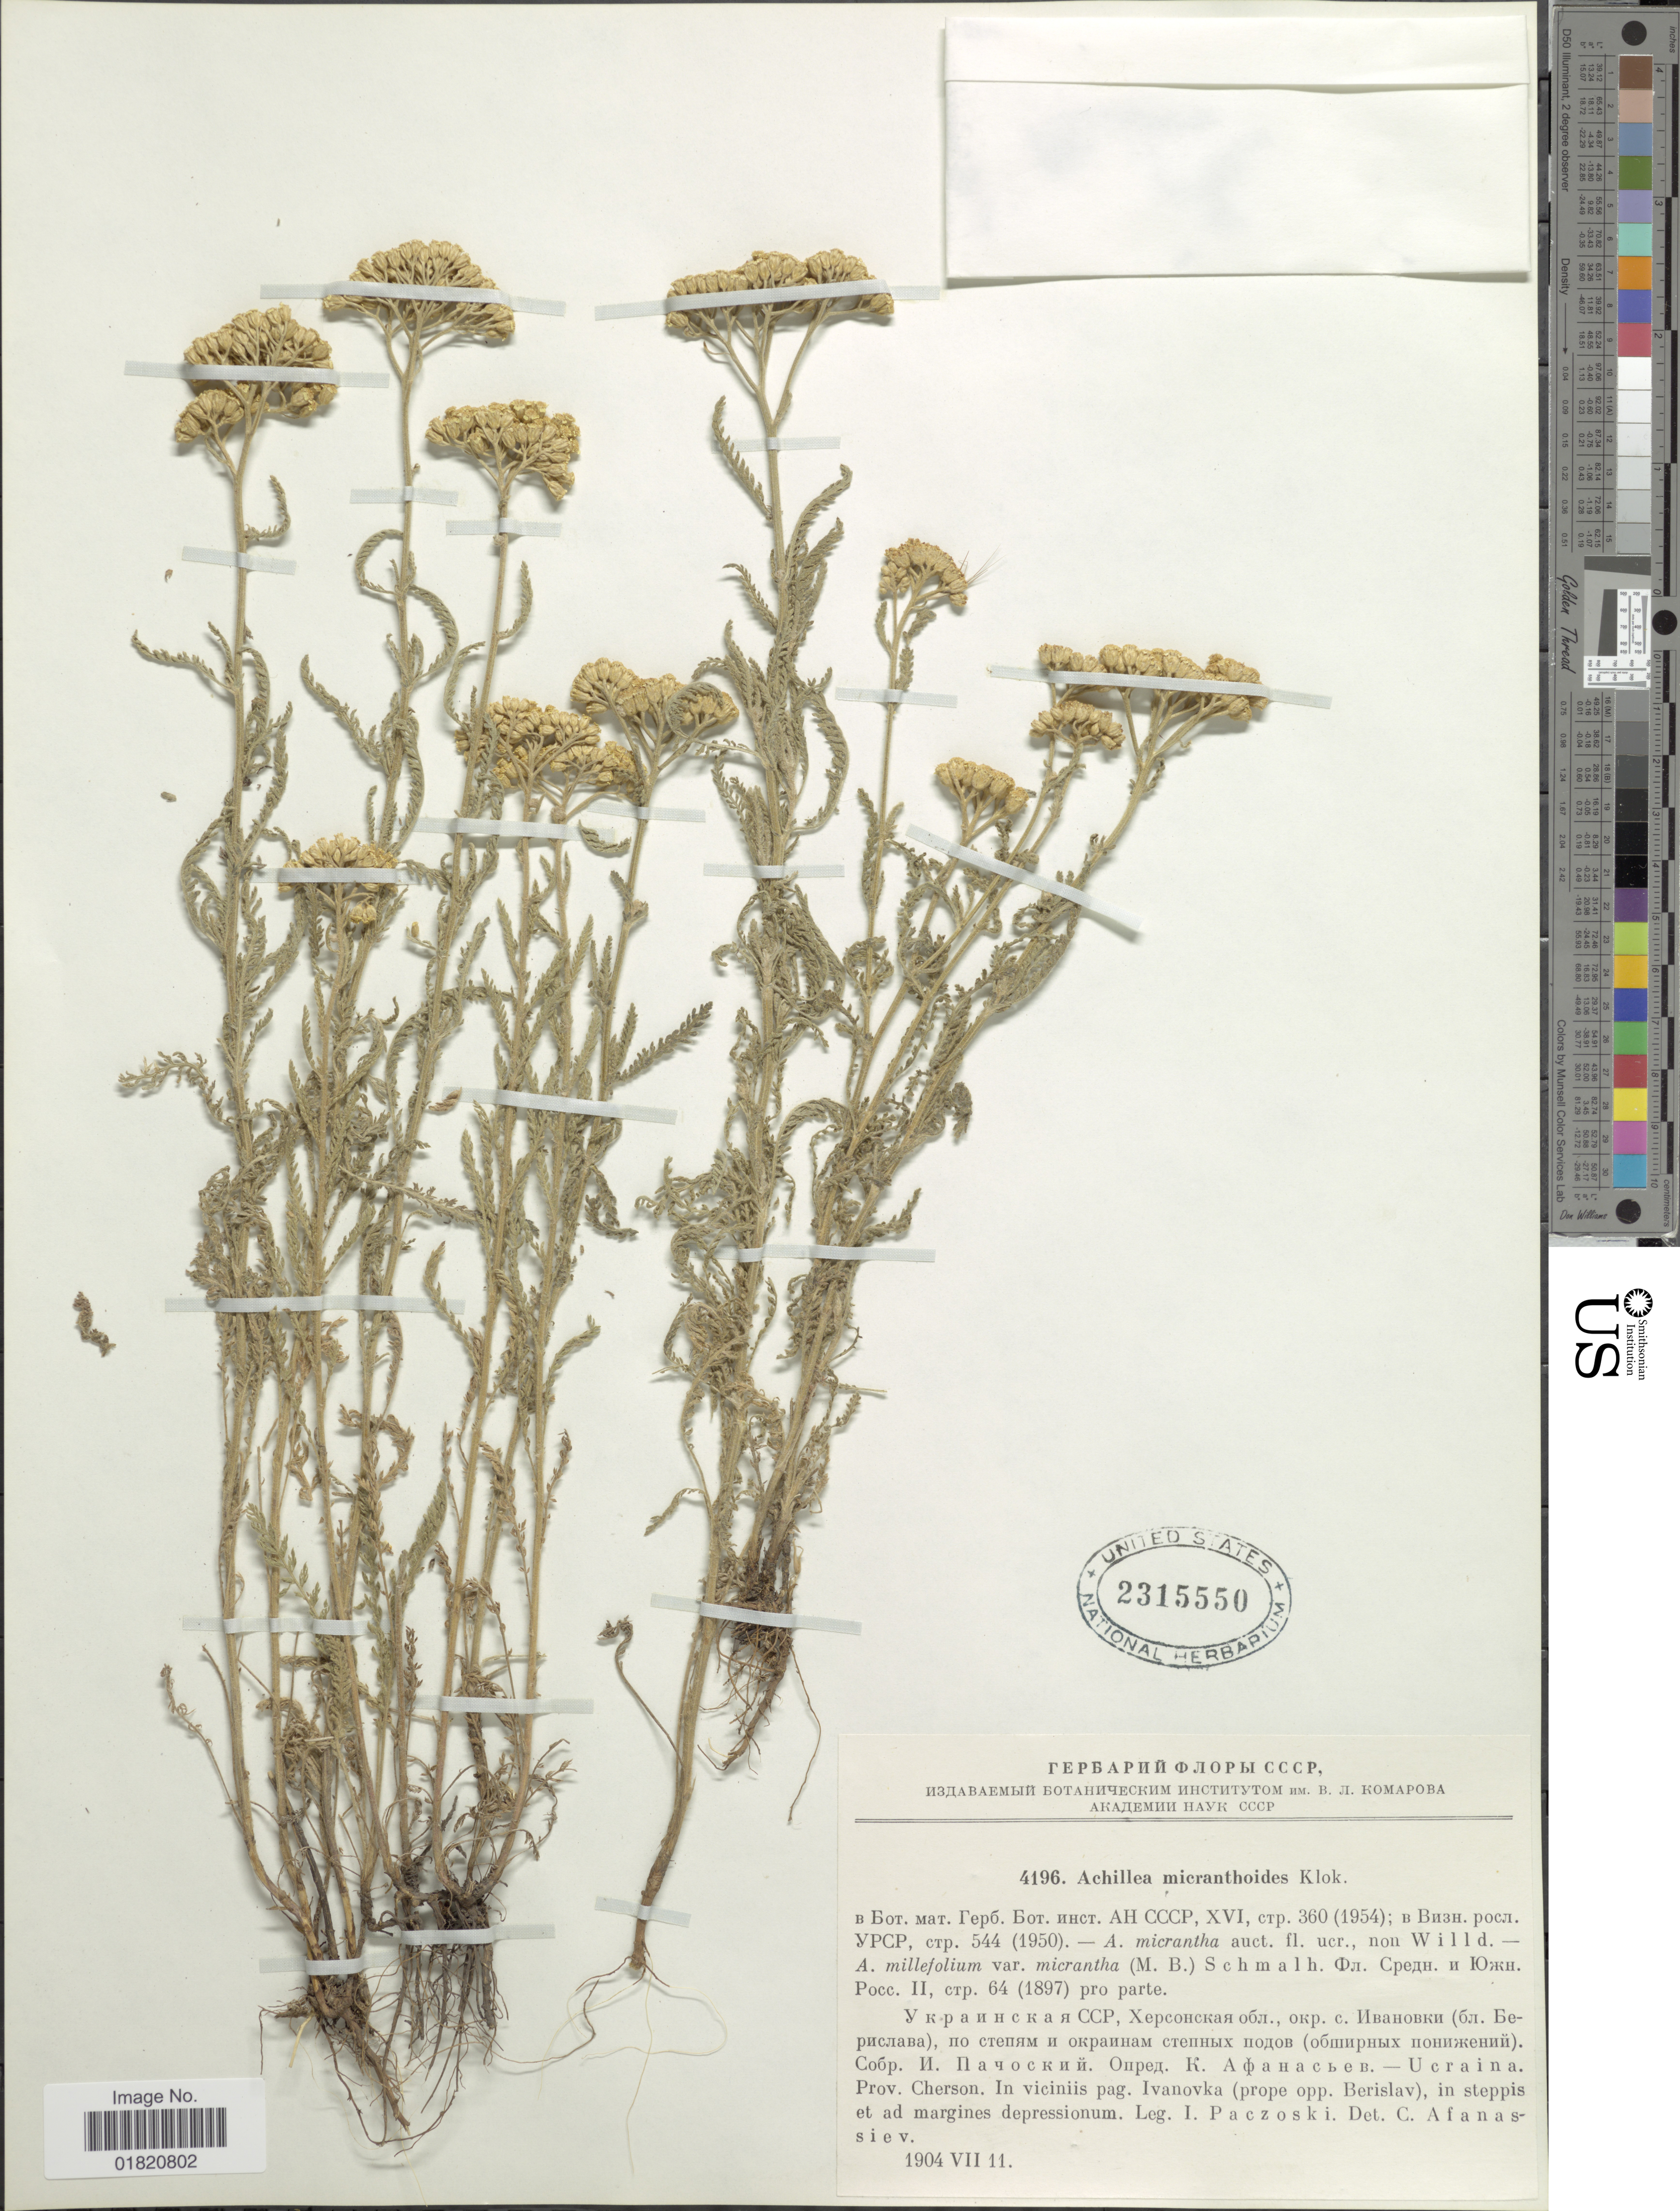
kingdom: Plantae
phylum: Tracheophyta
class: Magnoliopsida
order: Asterales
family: Asteraceae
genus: Achillea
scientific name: Achillea micranthoides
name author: Klokov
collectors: J. Paczoski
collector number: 4196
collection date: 1904-07-11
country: Ukraine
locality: Prov. Cherson. In viciniis pag. Ivanovka (prope opp. Berislav)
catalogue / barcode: US 2315550